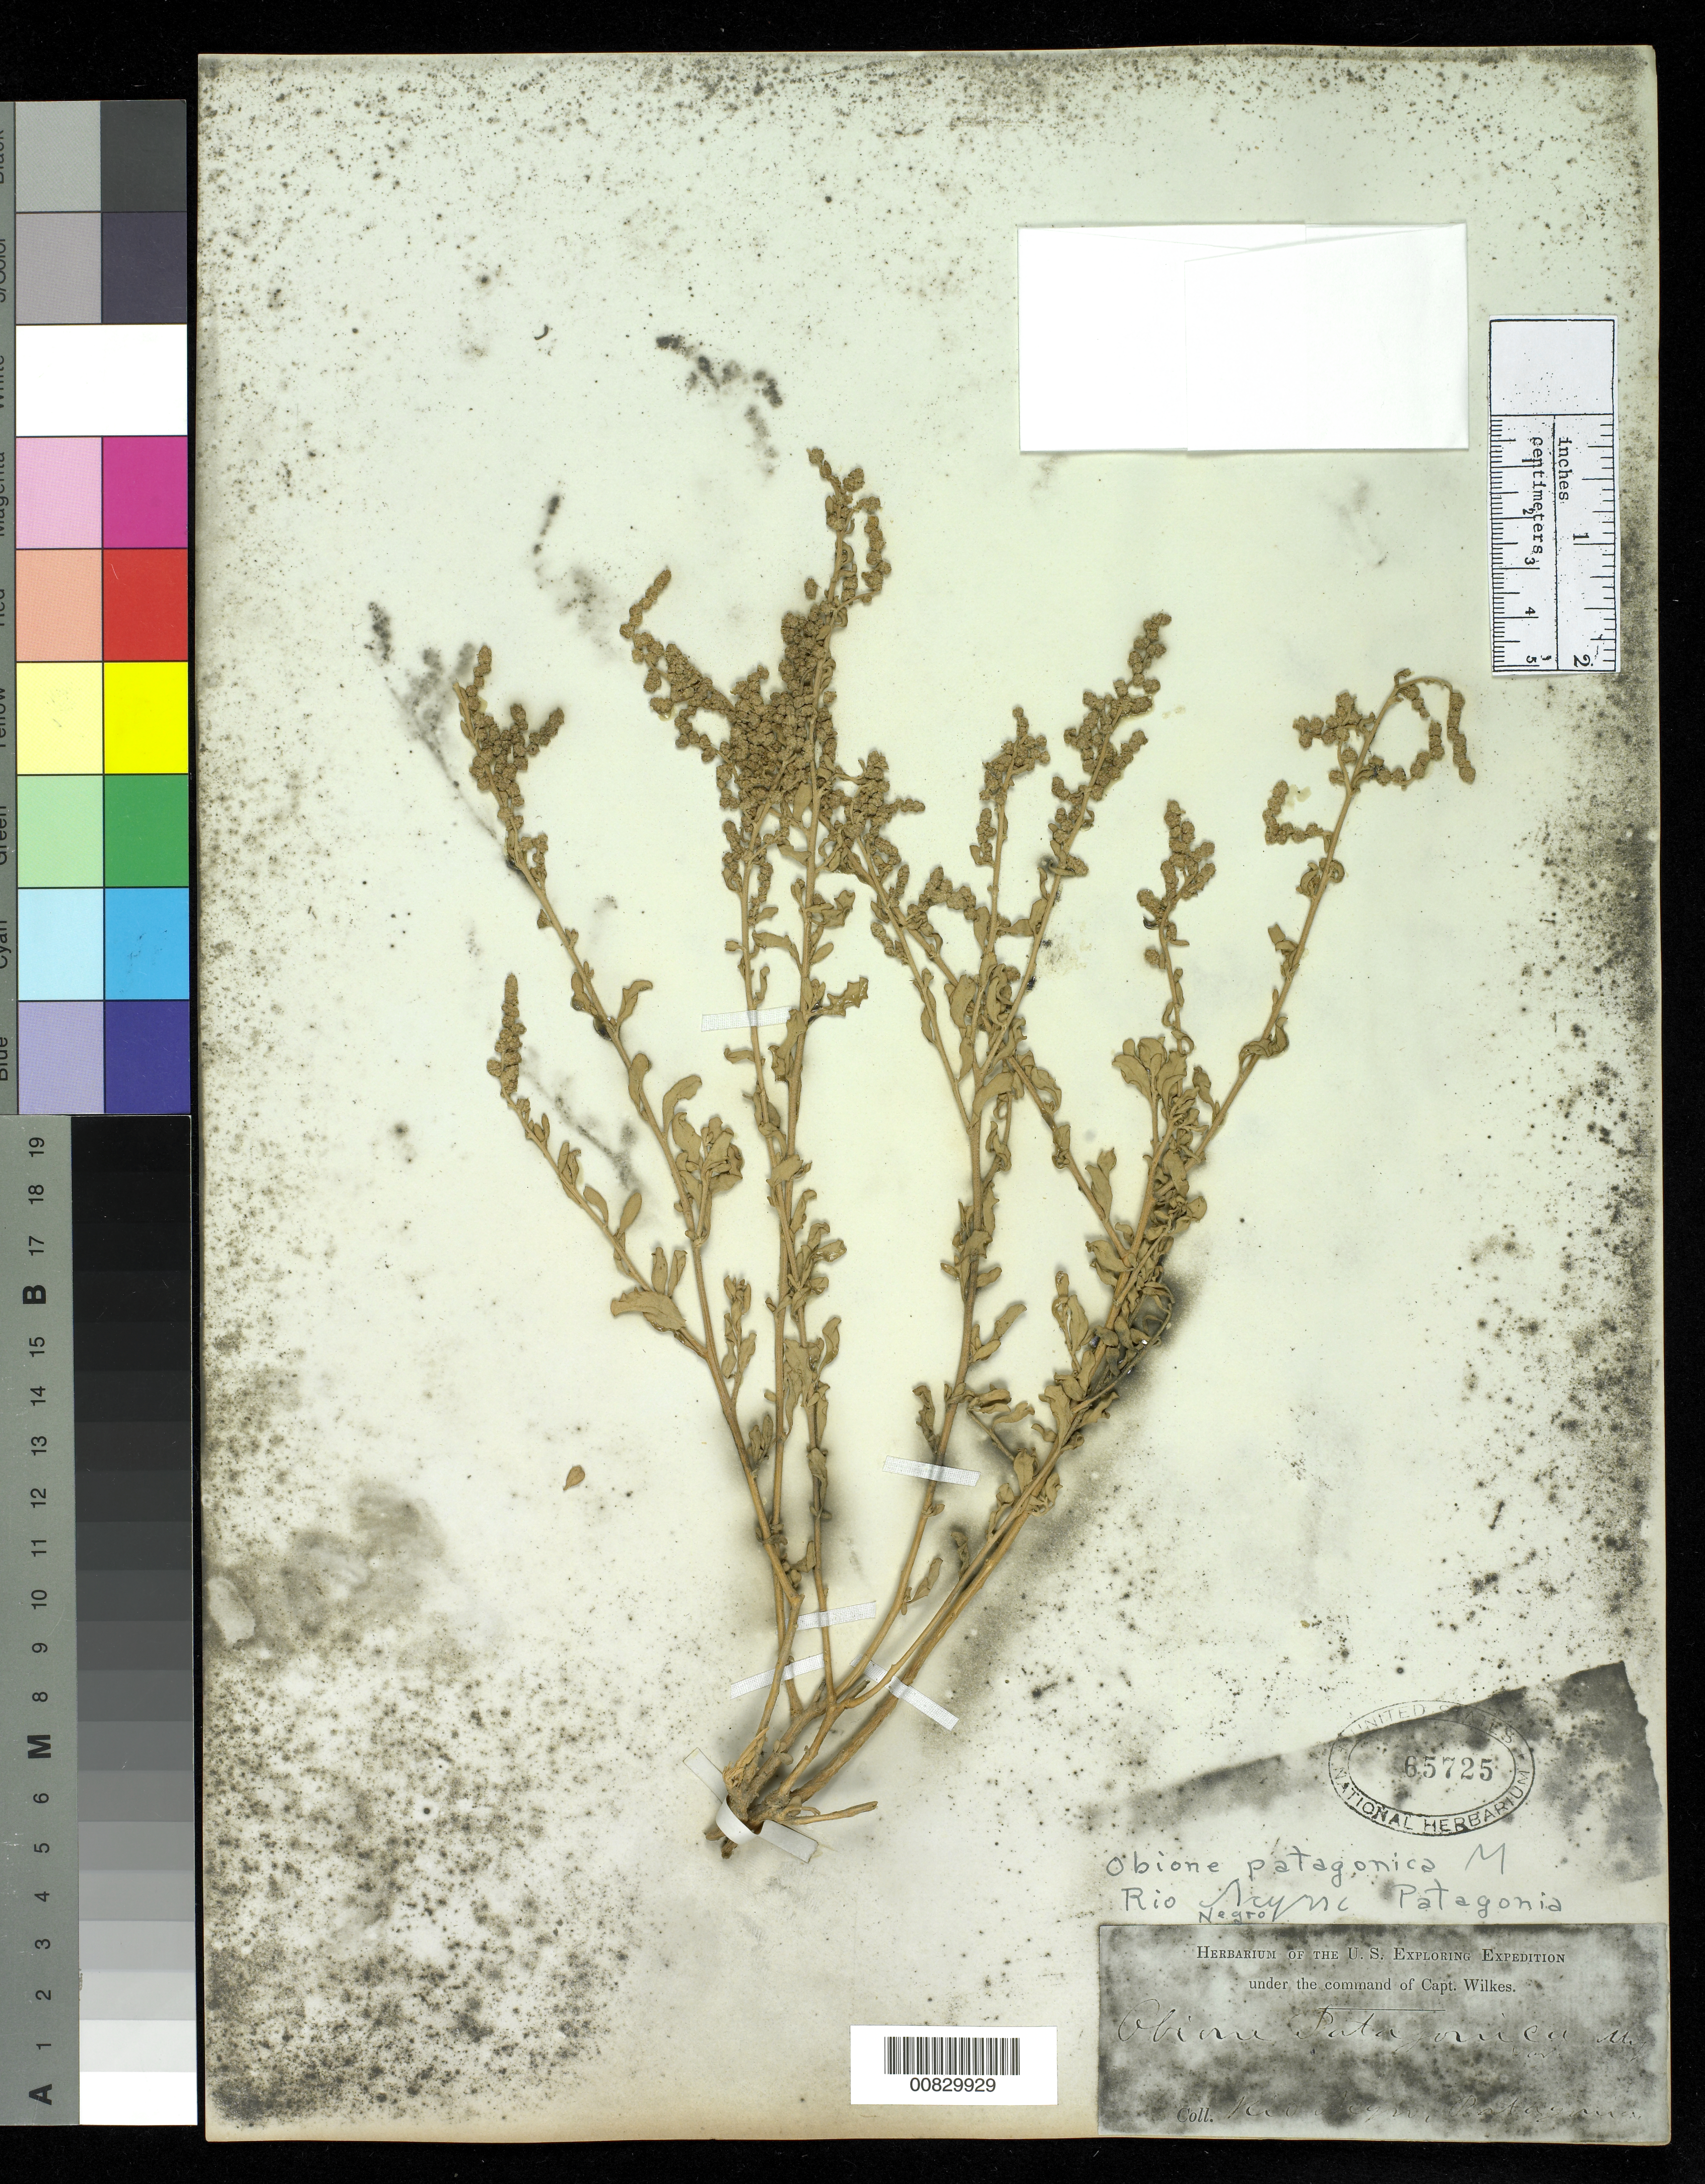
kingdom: Plantae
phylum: Tracheophyta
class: Magnoliopsida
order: Caryophyllales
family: Amaranthaceae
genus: Atriplex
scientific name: Atriplex patagonica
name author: (Moq.) D. Dietr.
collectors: Wilkes Explor. Exped.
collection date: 1838/1842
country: Argentina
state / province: Rio Negro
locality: Patagonia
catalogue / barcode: US 65725